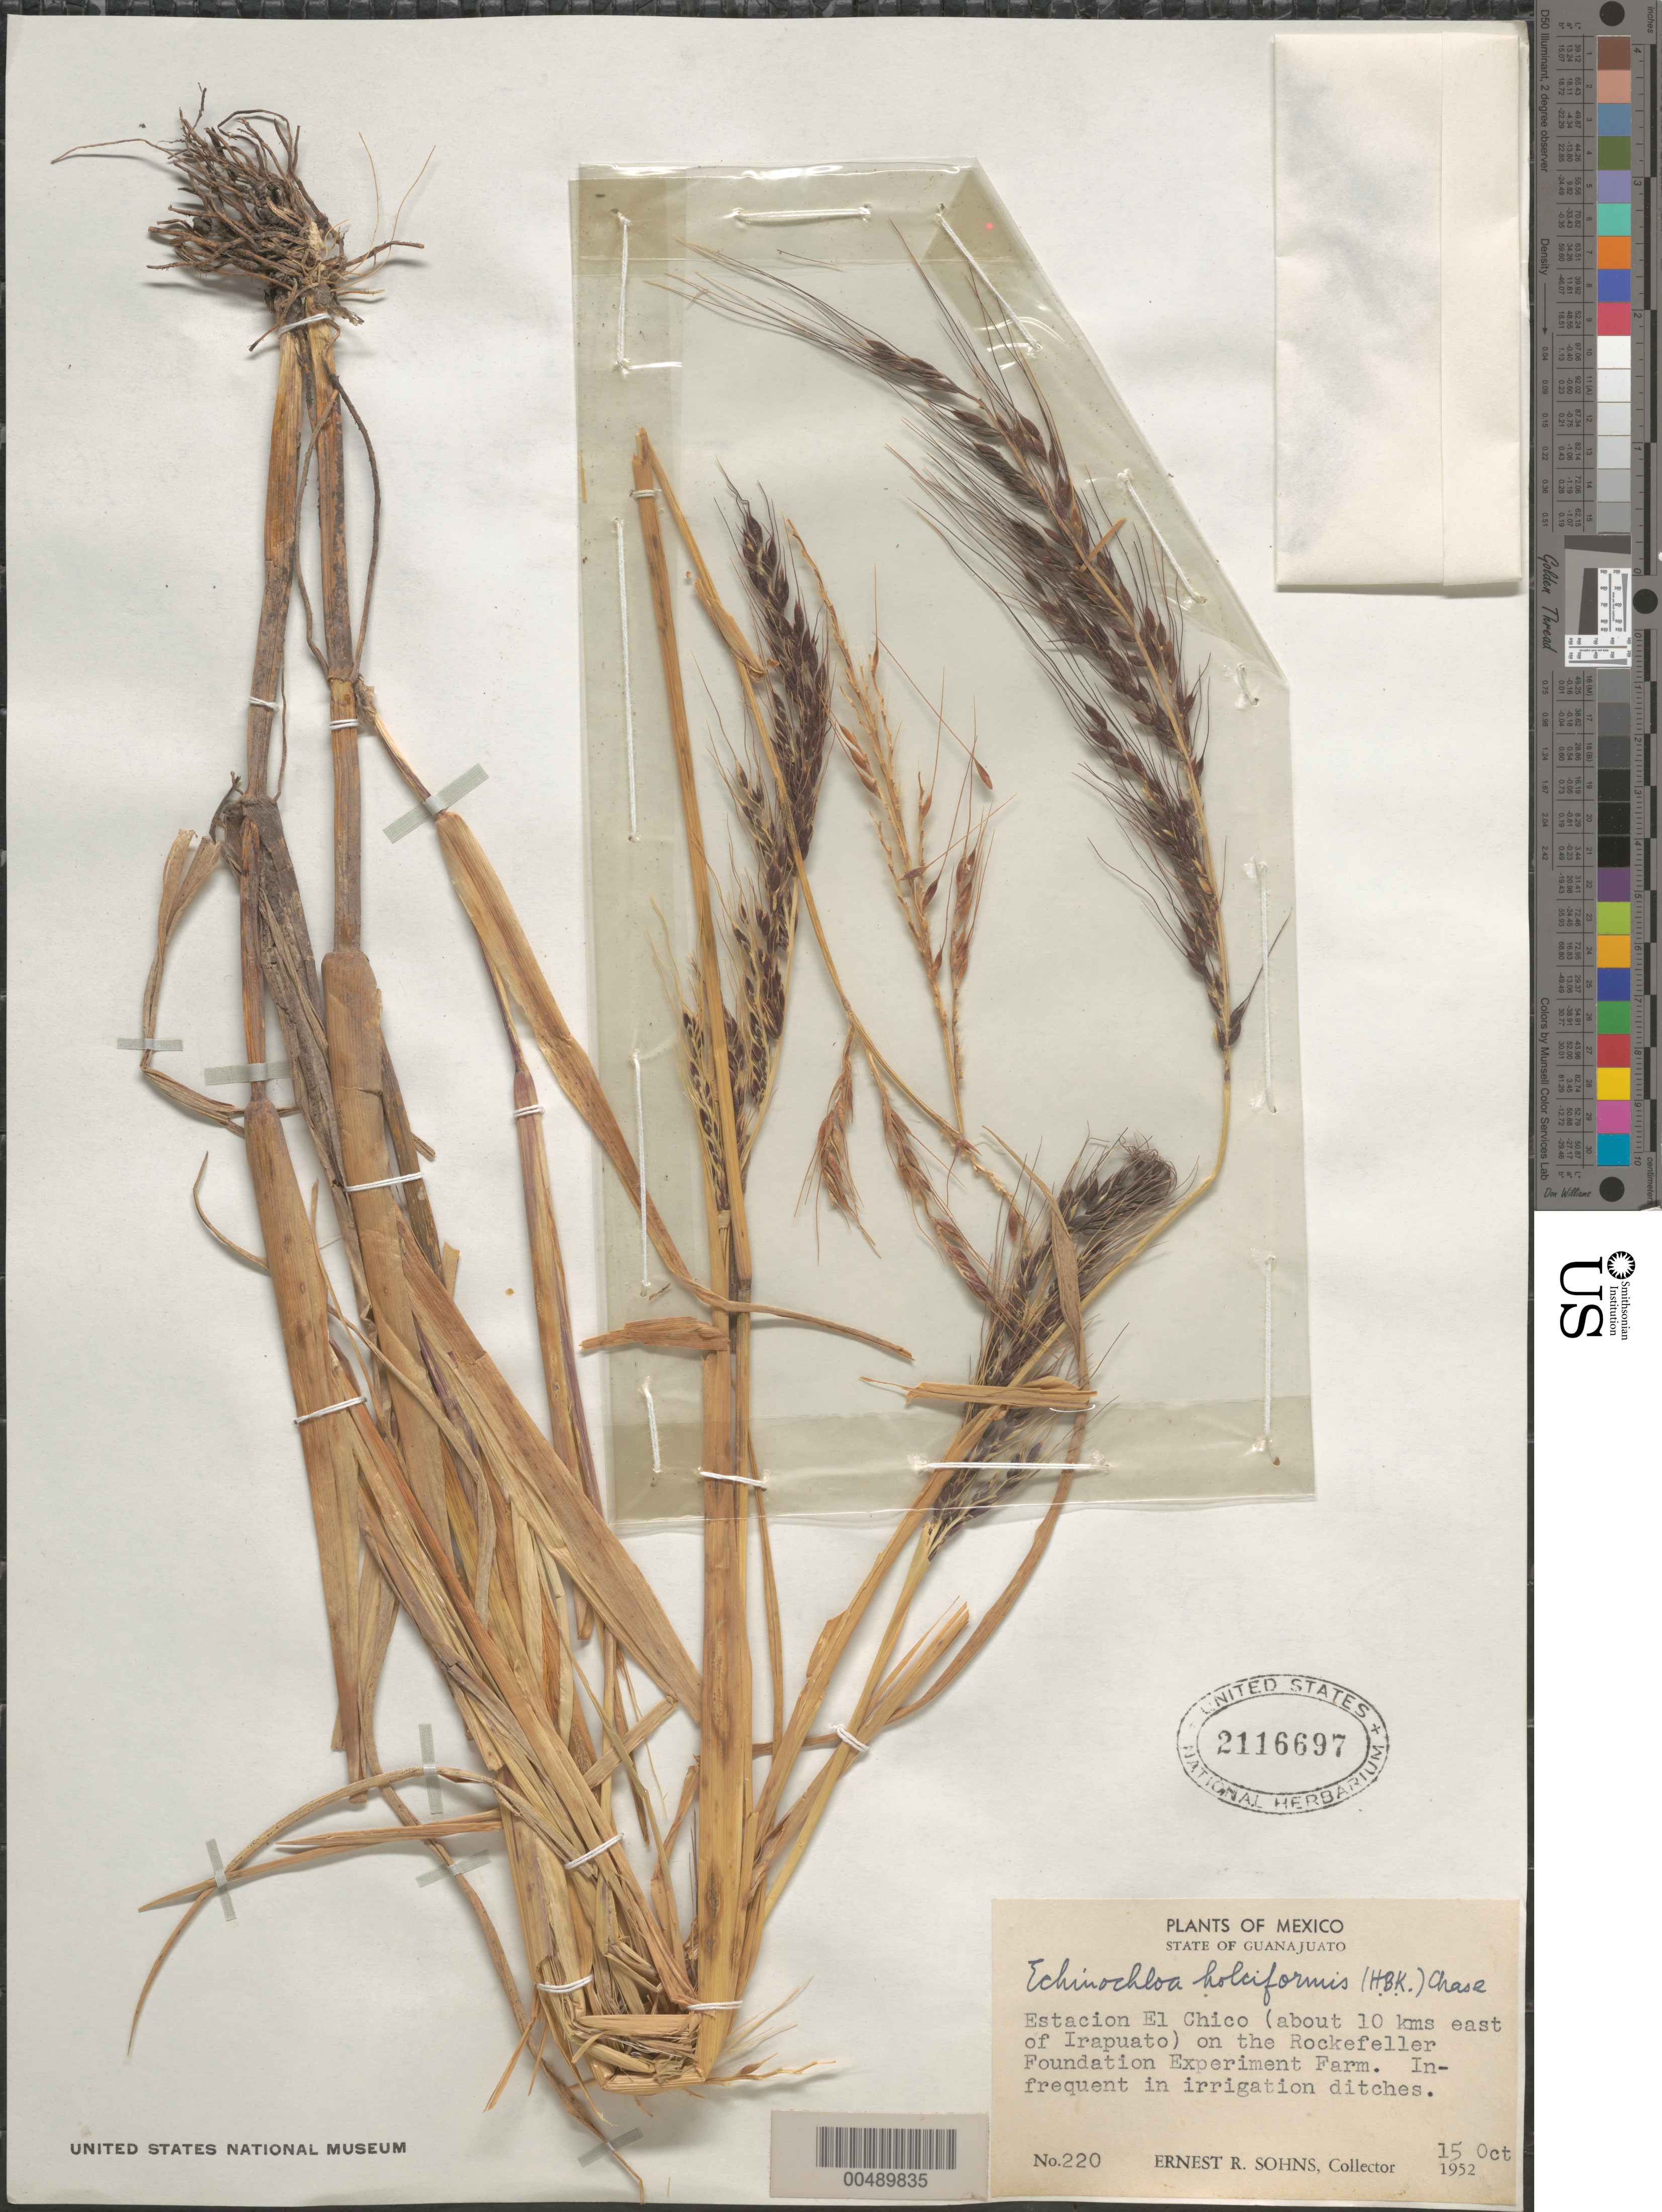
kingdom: Plantae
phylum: Tracheophyta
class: Liliopsida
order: Poales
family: Poaceae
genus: Echinochloa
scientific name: Echinochloa holciformis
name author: (Kunth) Chase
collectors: E. R. Sohns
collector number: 220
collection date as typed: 15 Oct 1952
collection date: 1952-10-15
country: Mexico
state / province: Guanajuato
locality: Estacion El Chico (about 10 km E of Irapuato) on the Rockefeller Foundation Experiment Farm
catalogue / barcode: US 2116697